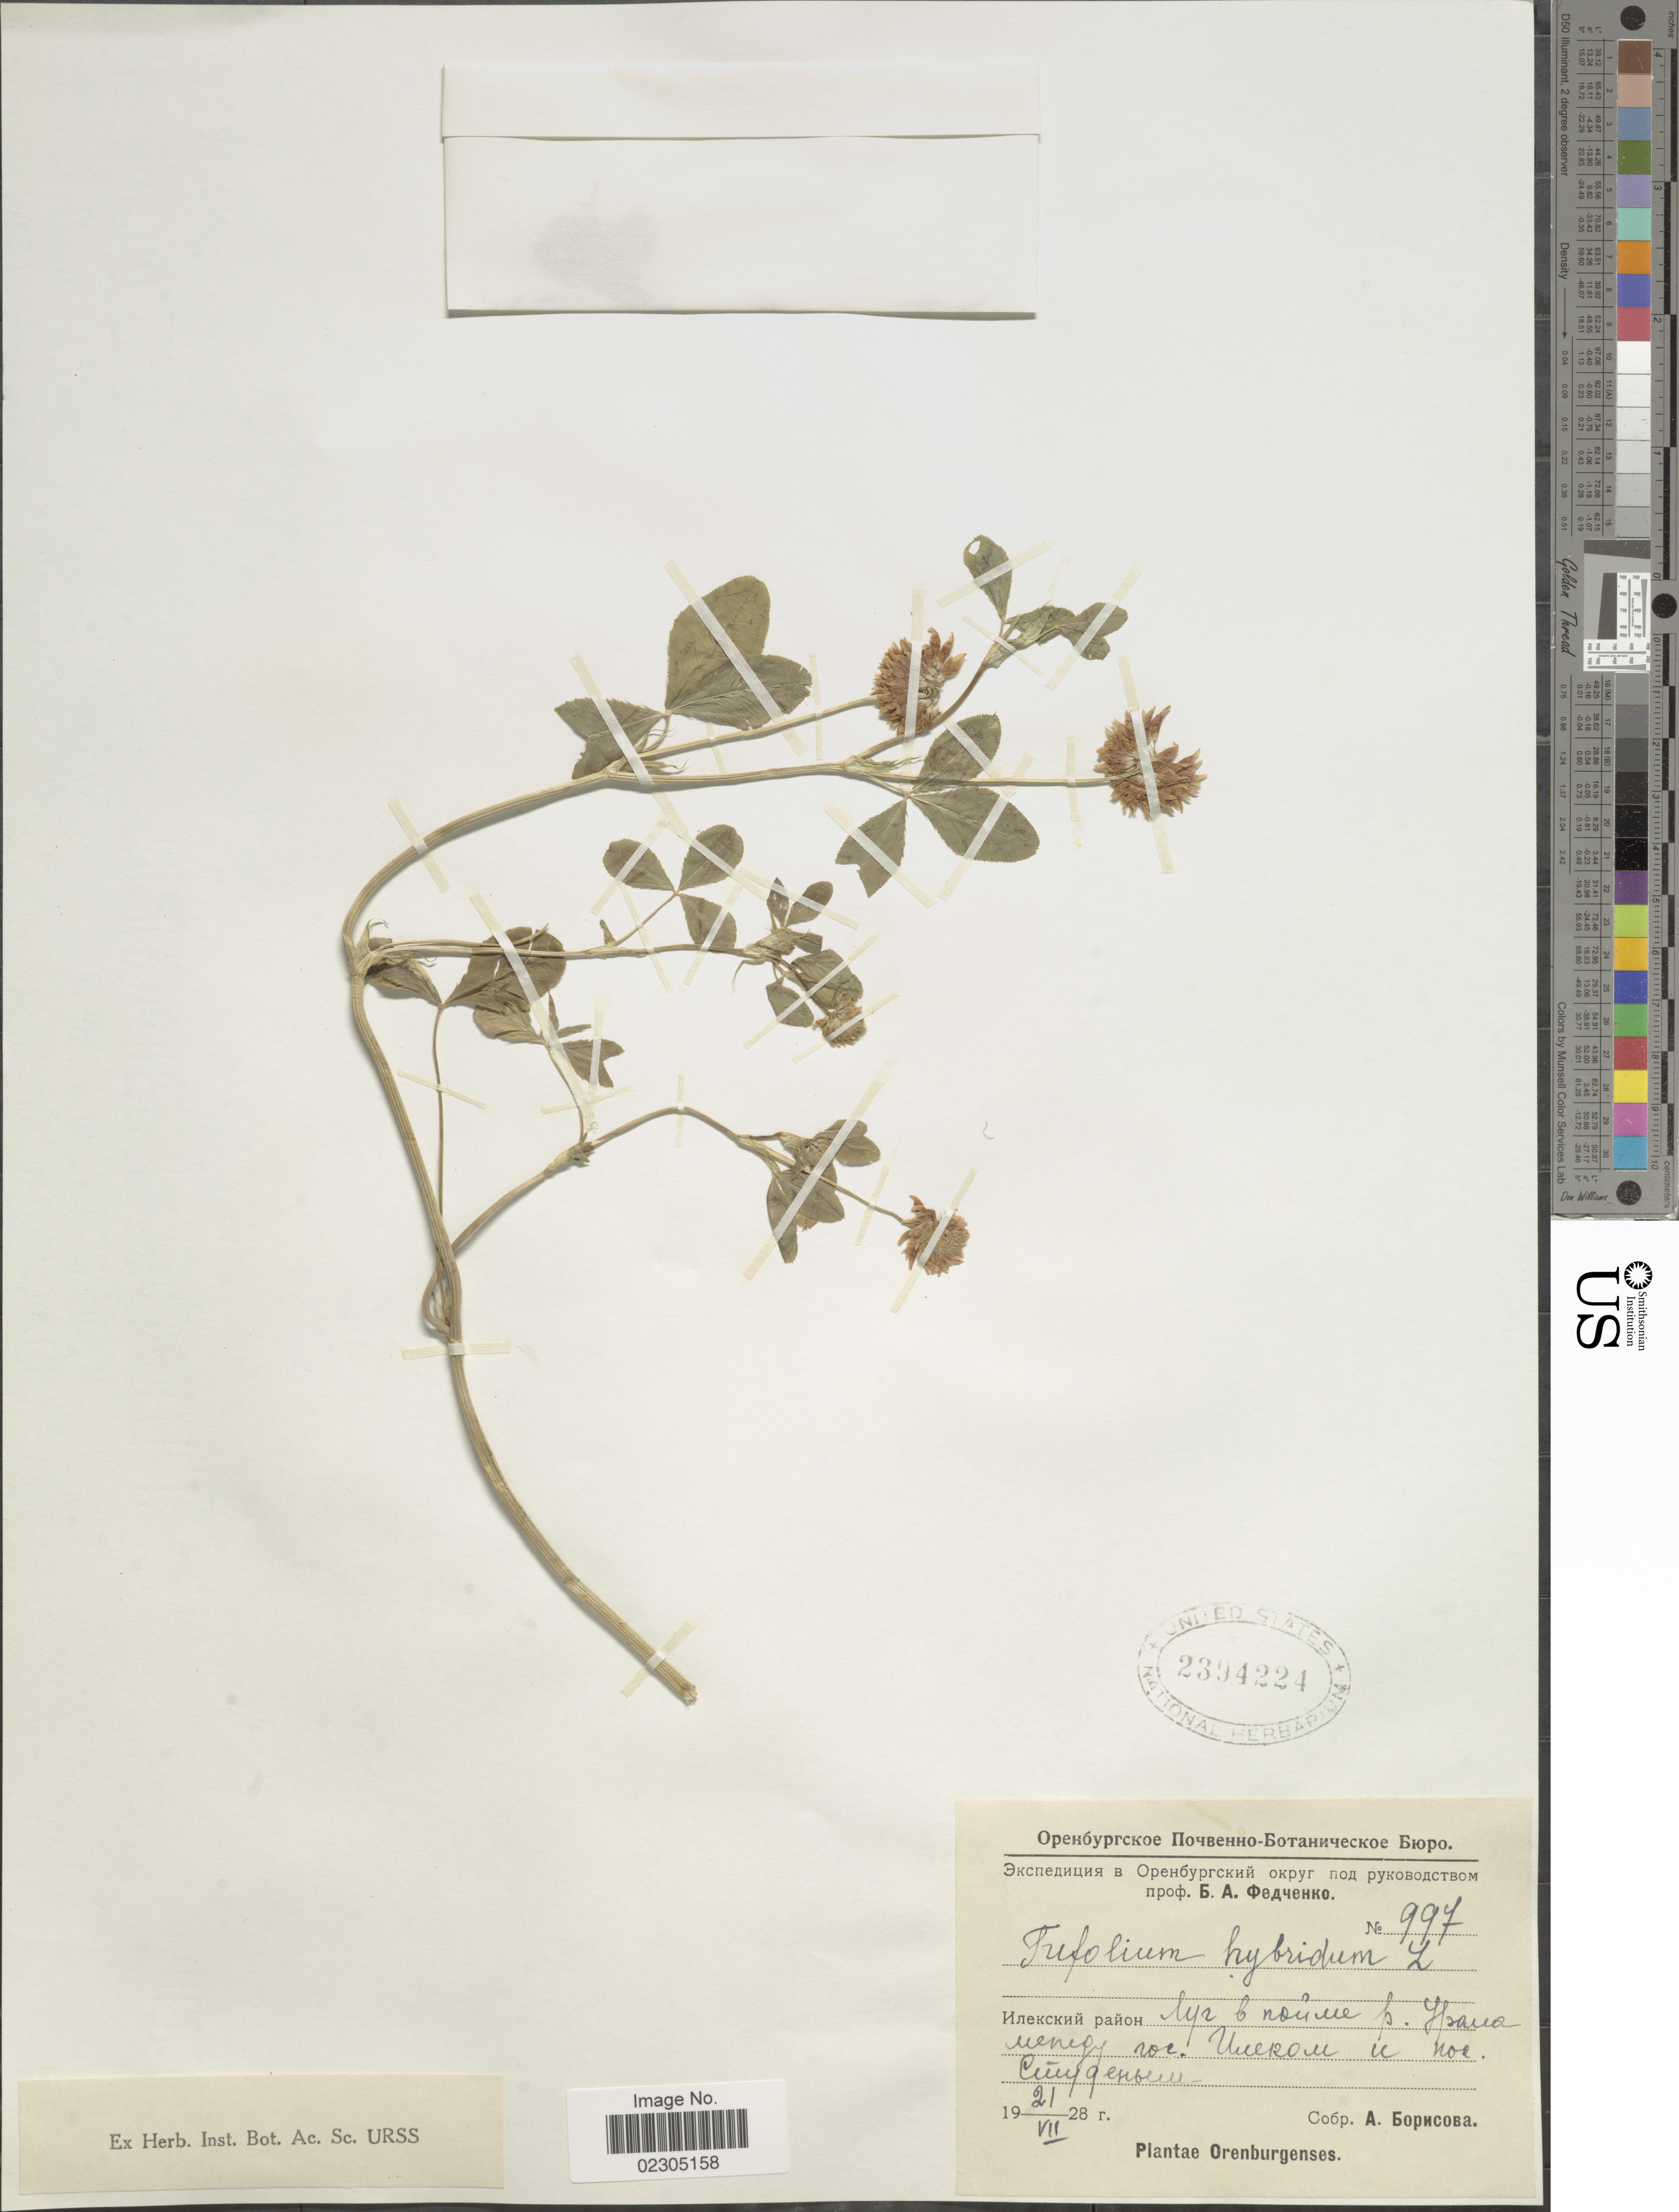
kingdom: Plantae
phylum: Tracheophyta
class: Magnoliopsida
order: Fabales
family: Fabaceae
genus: Trifolium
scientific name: Trifolium hybridum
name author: L.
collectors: A. Borisova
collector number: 997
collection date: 1928-07-21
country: Russian Federation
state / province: Orenburg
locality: District Ilekskiy, river Ural, between Ilek and Studenoe.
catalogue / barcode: US 2394224